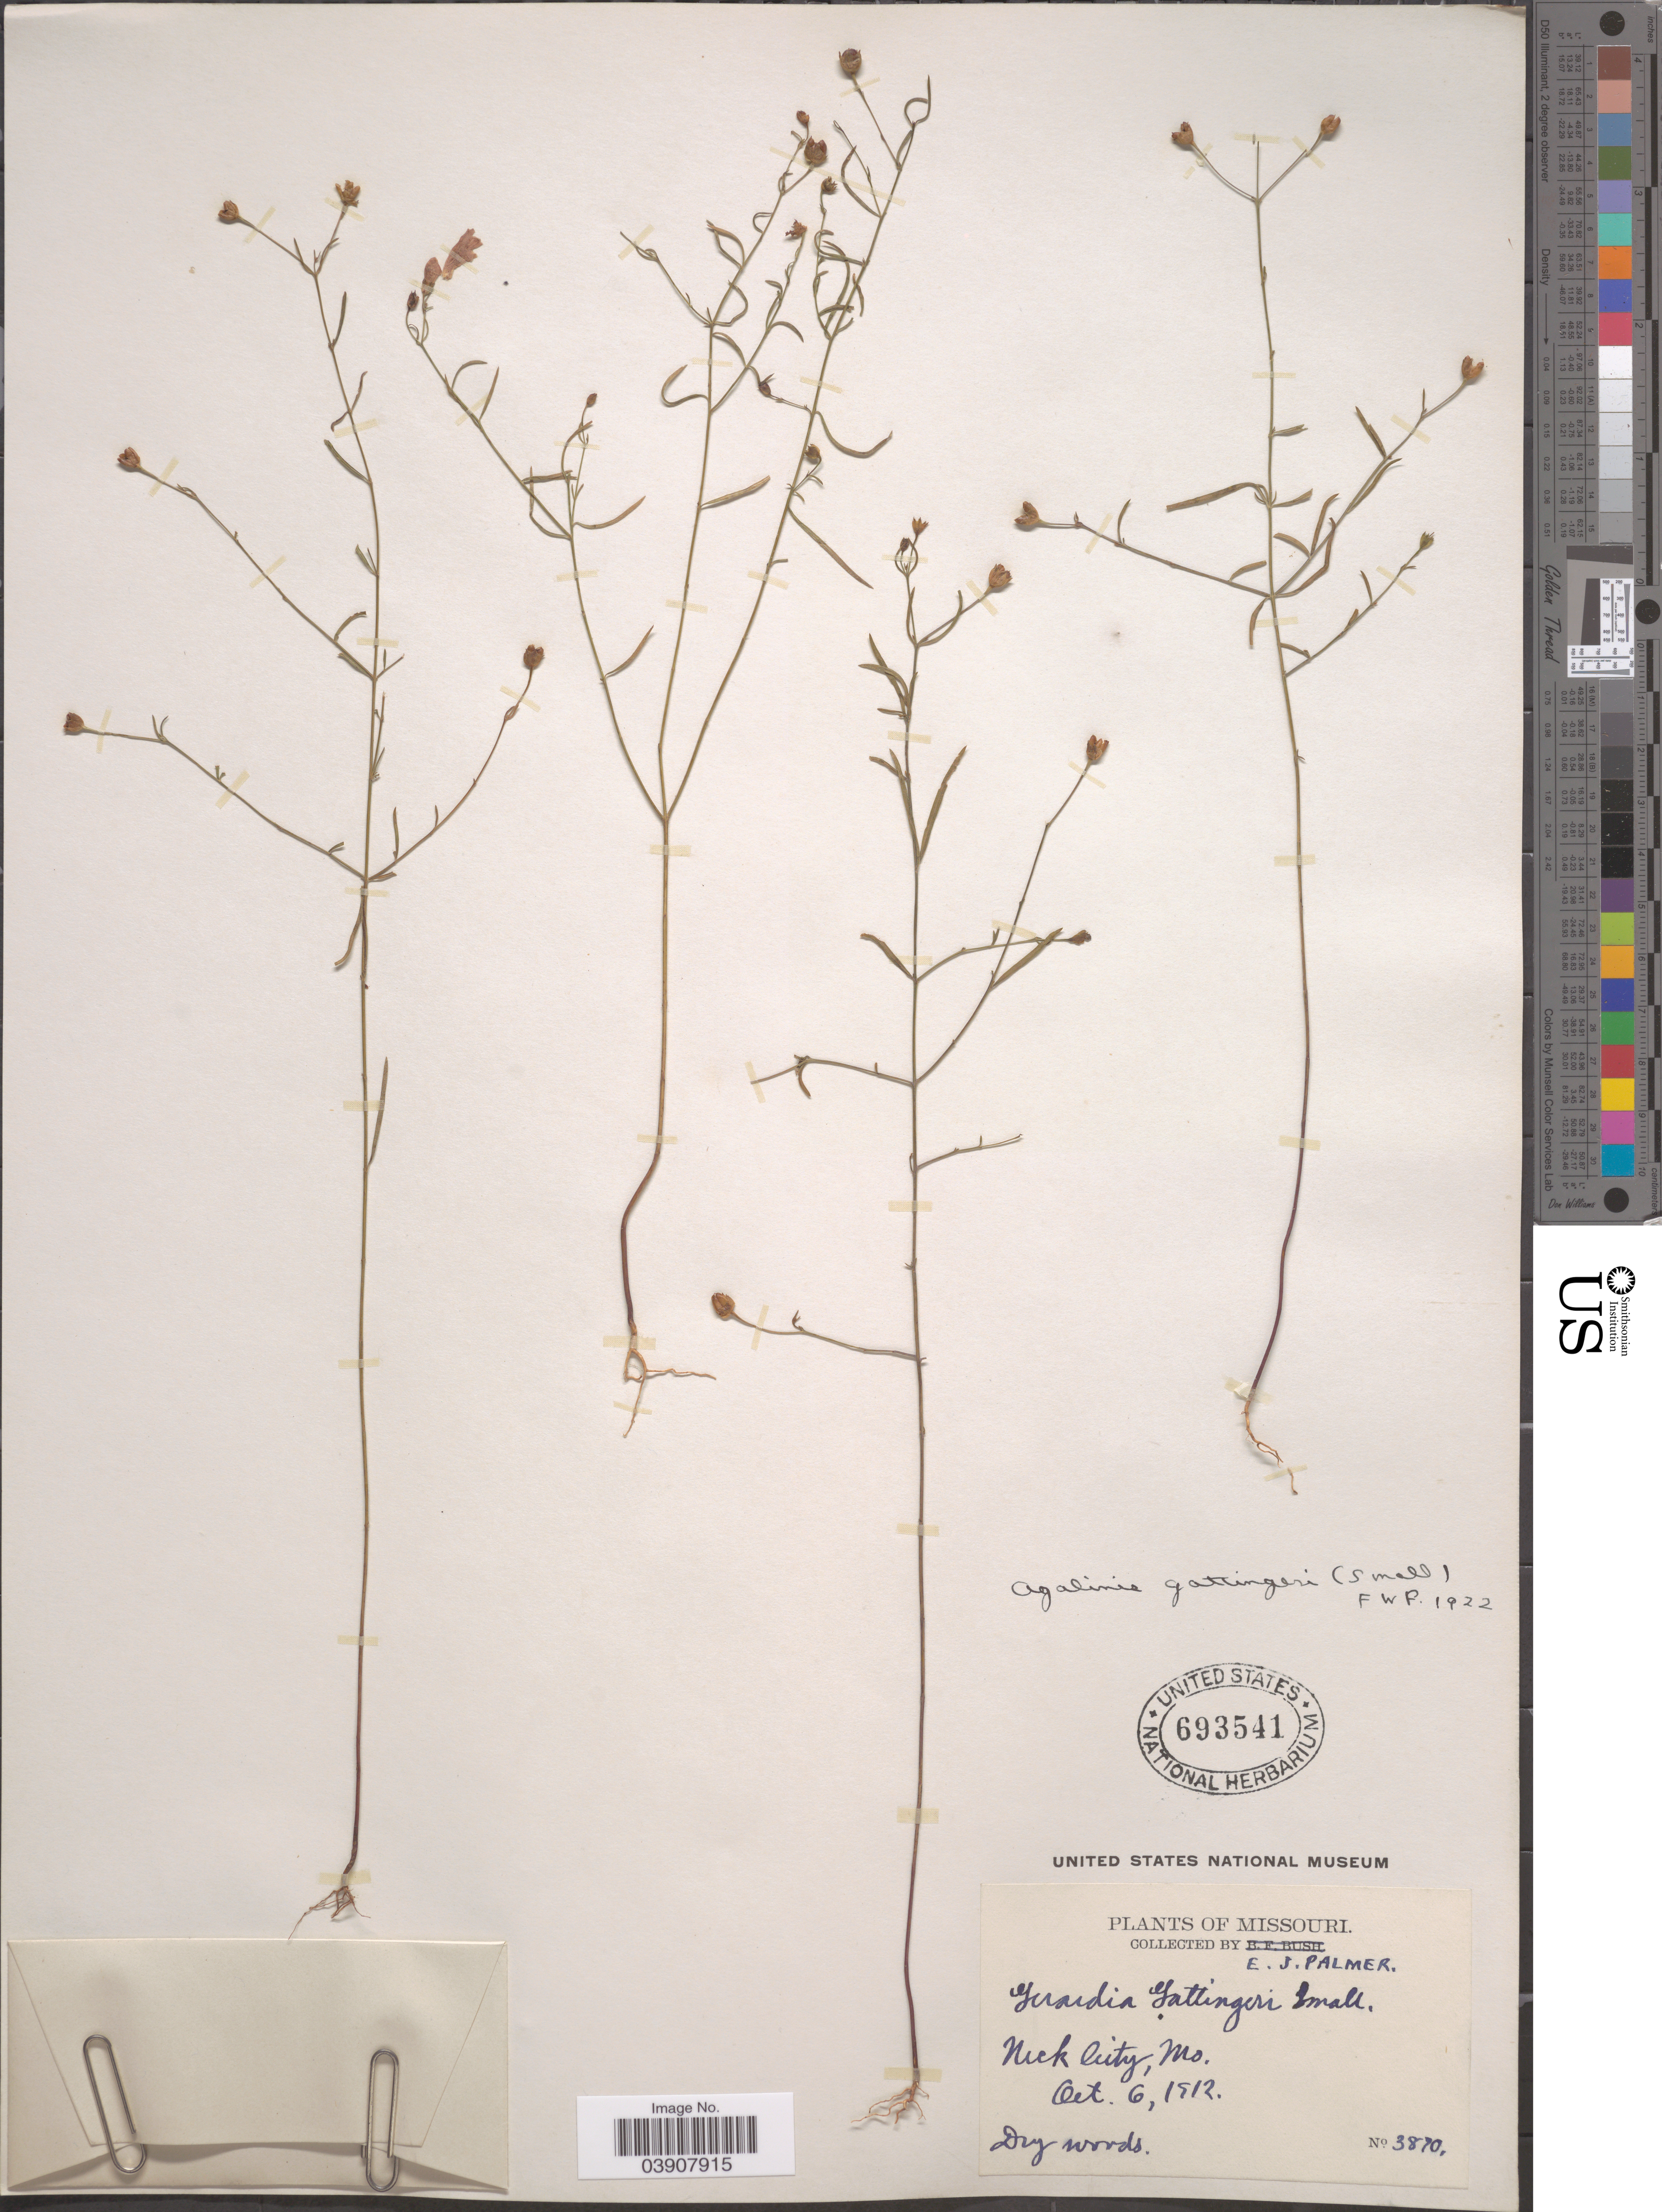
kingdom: Plantae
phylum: Tracheophyta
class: Magnoliopsida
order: Lamiales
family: Orobanchaceae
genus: Agalinis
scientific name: Agalinis gattingeri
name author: (Small) Small ex Britton & A. Br.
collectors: E. J. Palmer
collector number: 3870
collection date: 1912-10-06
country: United States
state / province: Missouri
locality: Nick City.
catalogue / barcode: US 693541